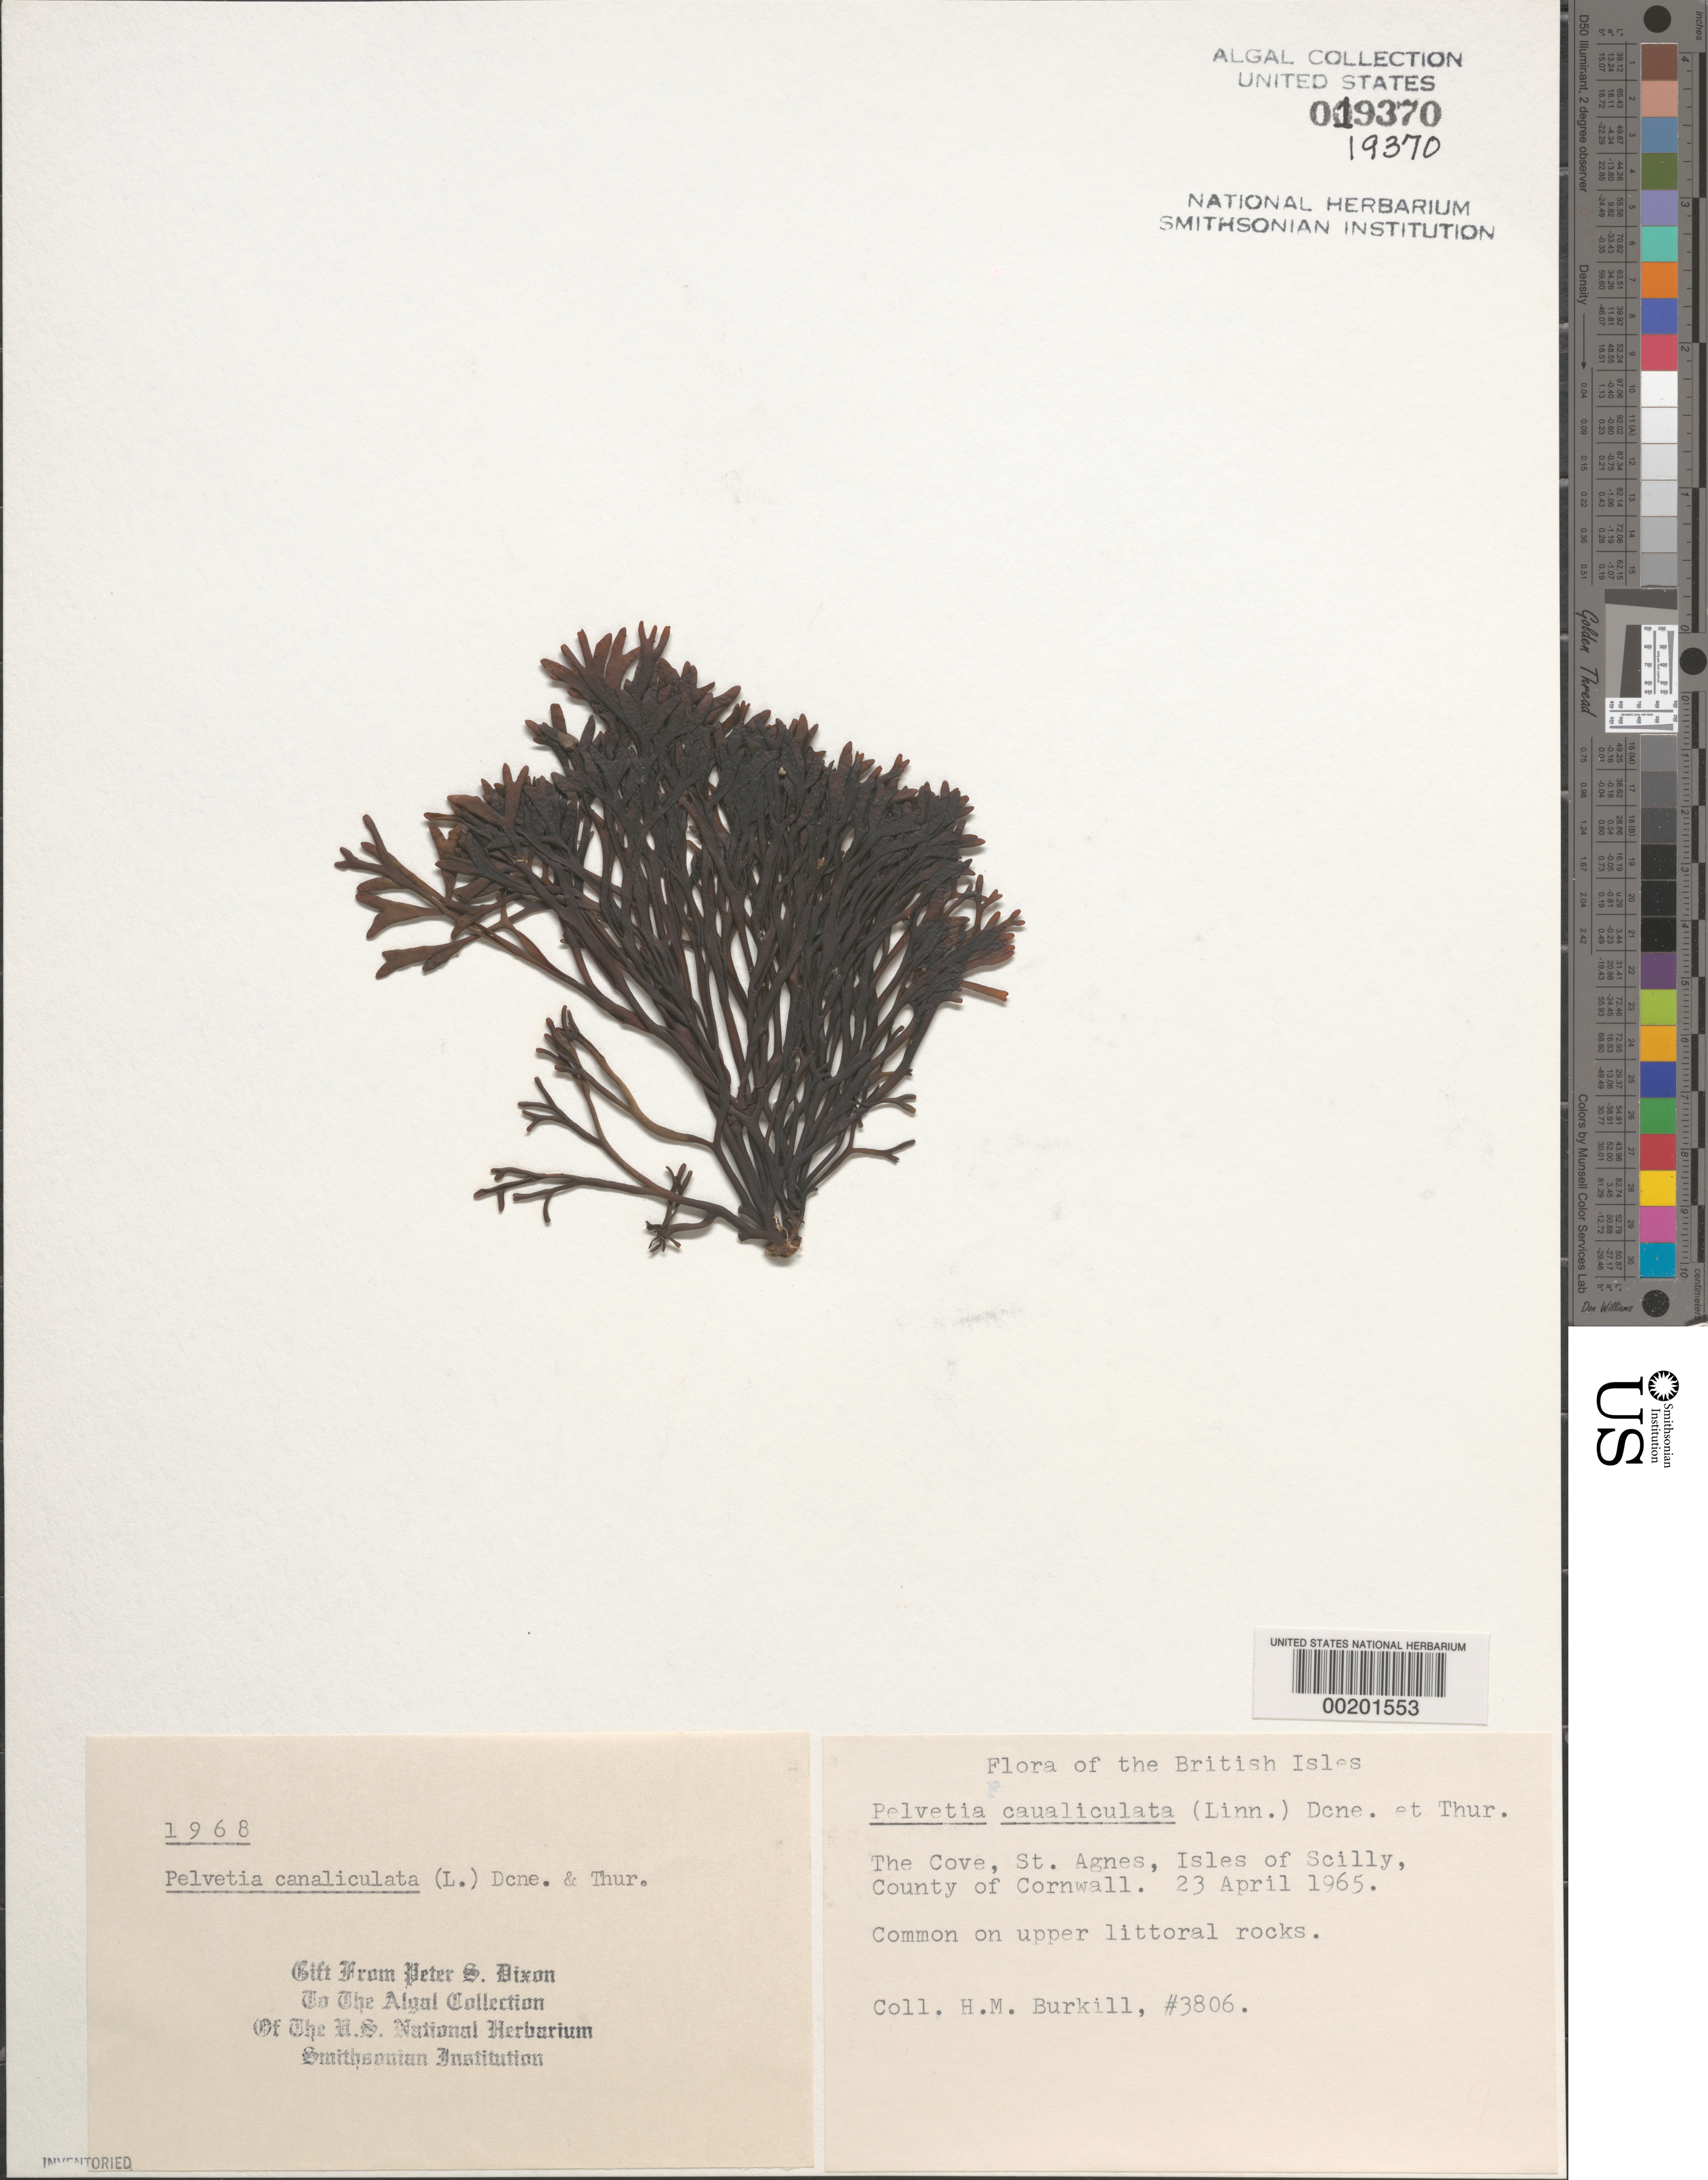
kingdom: Chromista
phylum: Ochrophyta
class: Phaeophyceae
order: Fucales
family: Fucaceae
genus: Pelvetia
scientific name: Pelvetia canaliculata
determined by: Dixon, P. S.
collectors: H. M. Burkill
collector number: HMB 3806 & PSD 1968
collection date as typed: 23 Apr 1965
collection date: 1965-04-23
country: United Kingdom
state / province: England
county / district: Council of the Isles of Scilly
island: St. Agnes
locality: The Cove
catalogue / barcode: US 19370